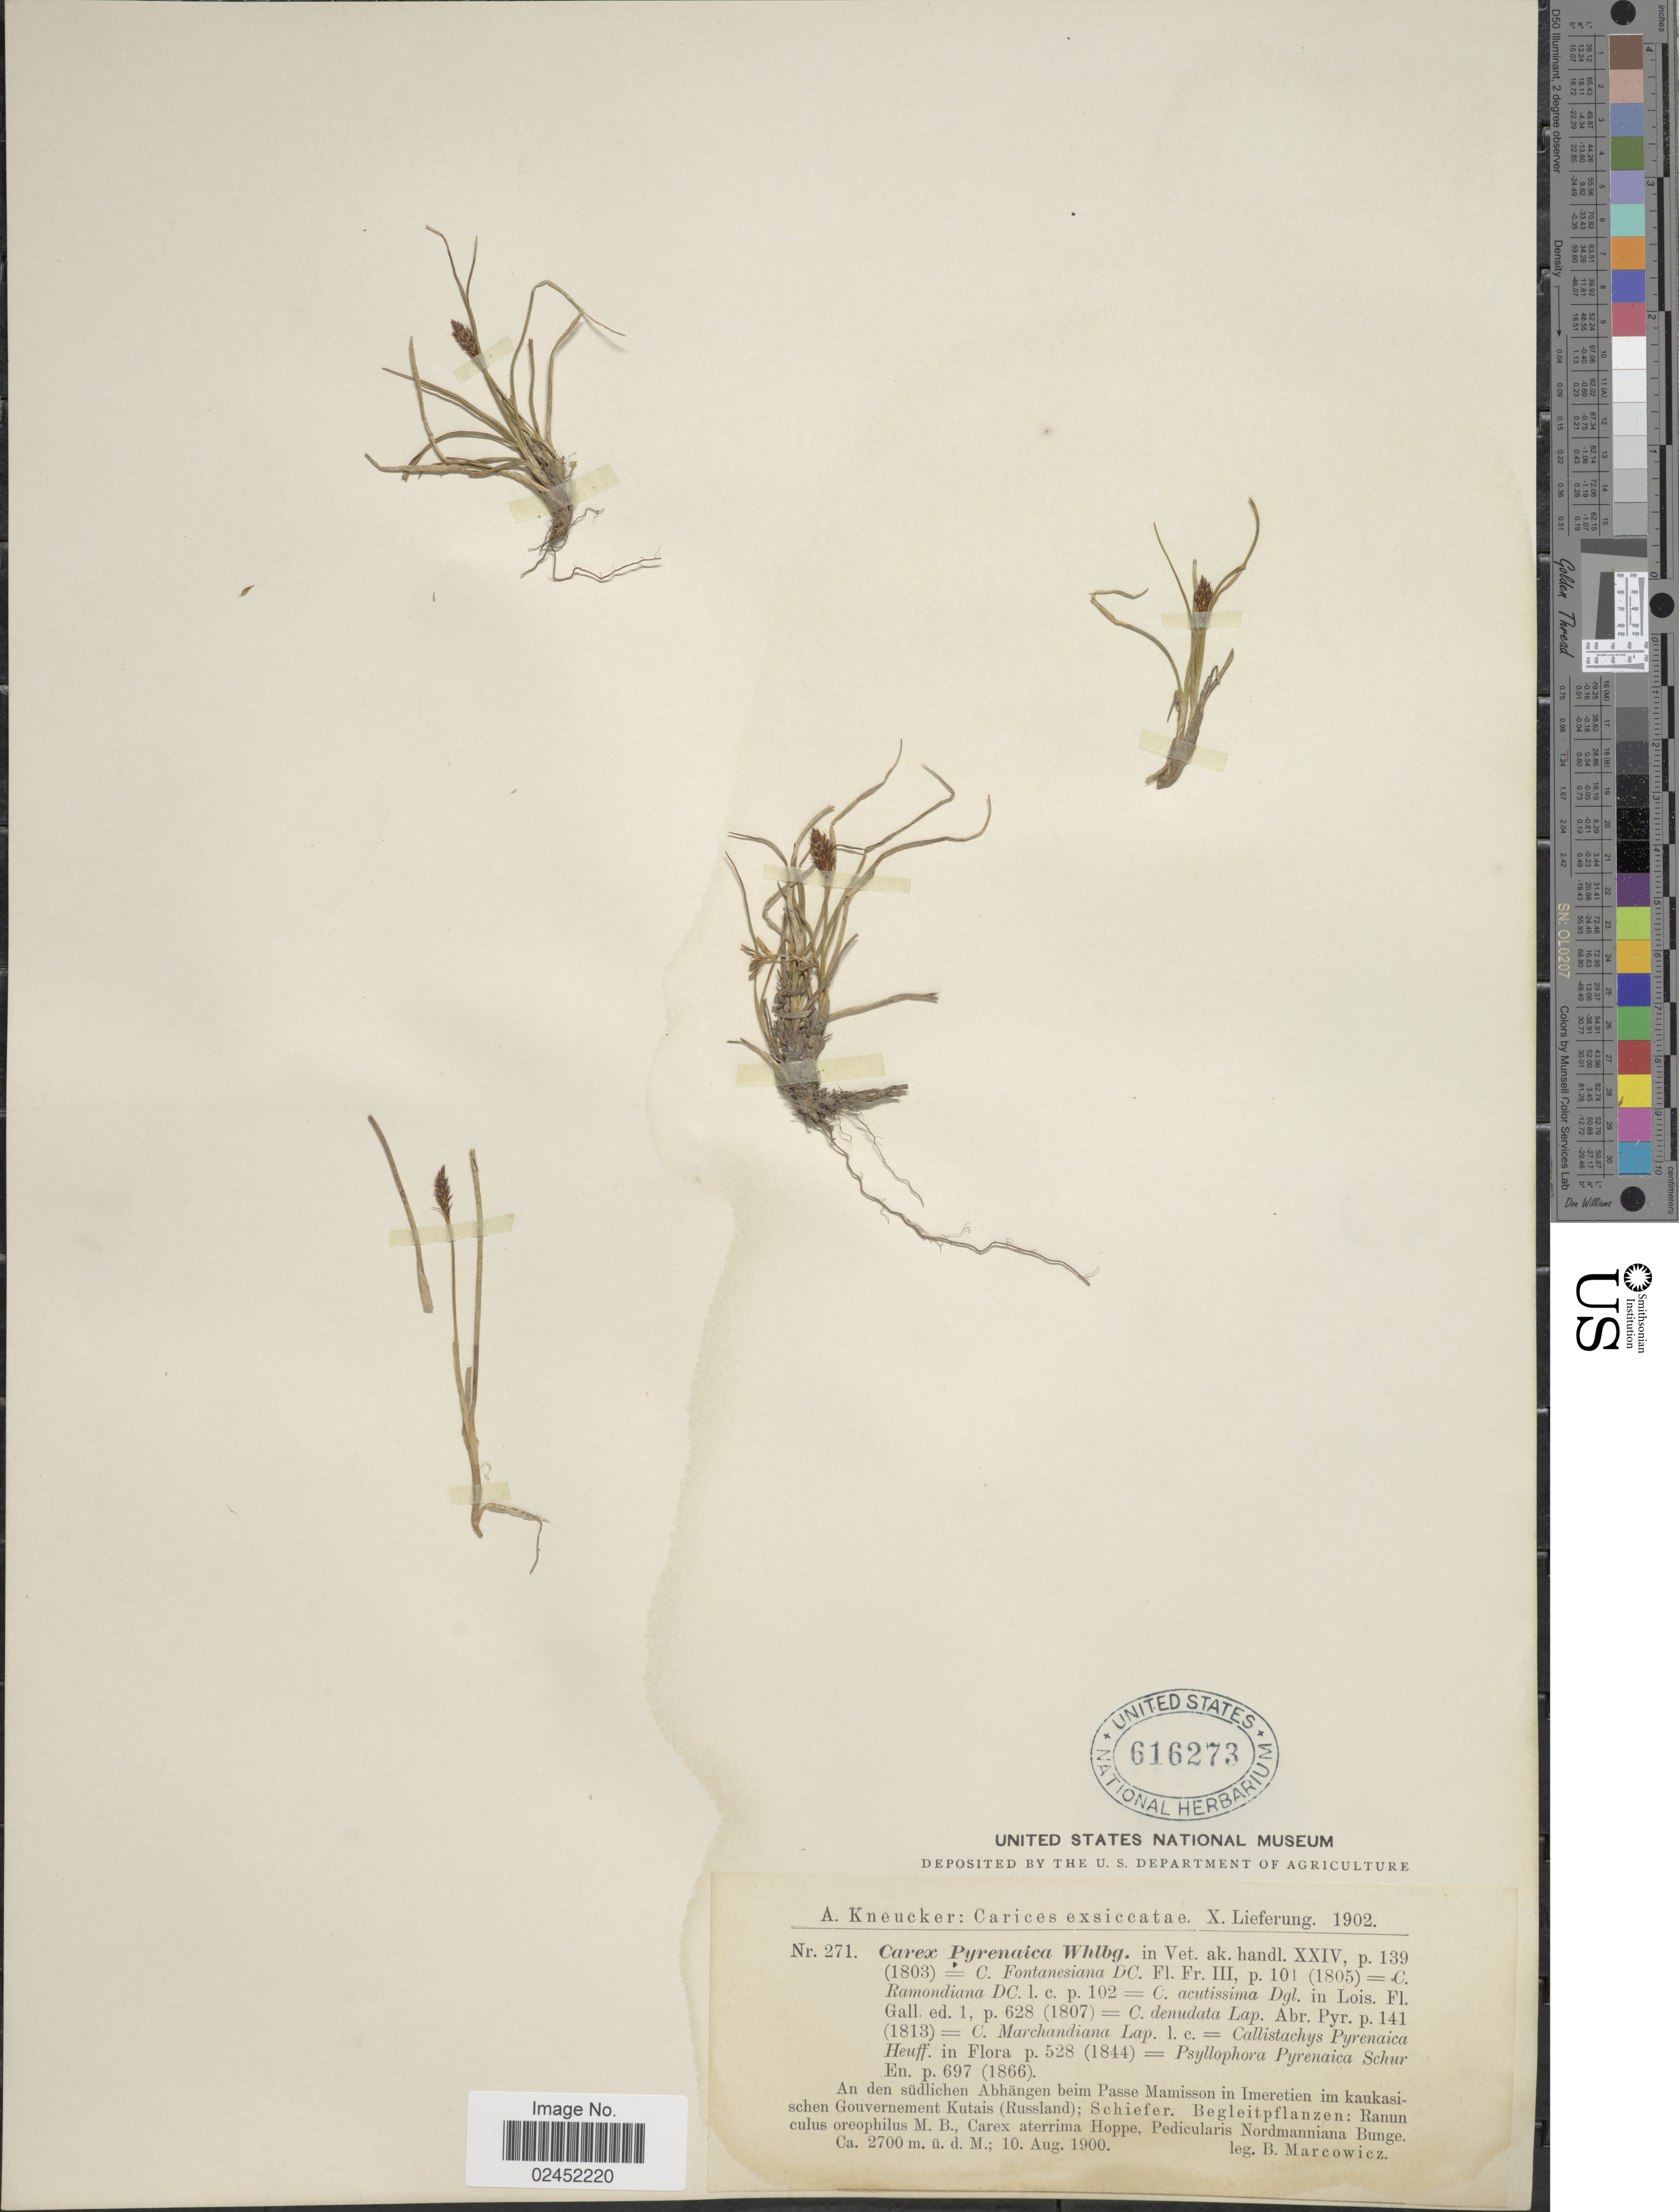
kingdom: Plantae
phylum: Tracheophyta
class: Liliopsida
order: Poales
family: Cyperaceae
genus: Carex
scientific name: Carex pyrenaica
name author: Wahlenb.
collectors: B. Marcowicz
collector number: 271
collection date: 1900-08-10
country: Russian Federation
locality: An den sudlichen Abhangen beim Passe Mamisson in Imeretien im kaukasischen Gouvernement Kutais ( Russland); Schiefer.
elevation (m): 2700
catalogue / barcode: US 616273